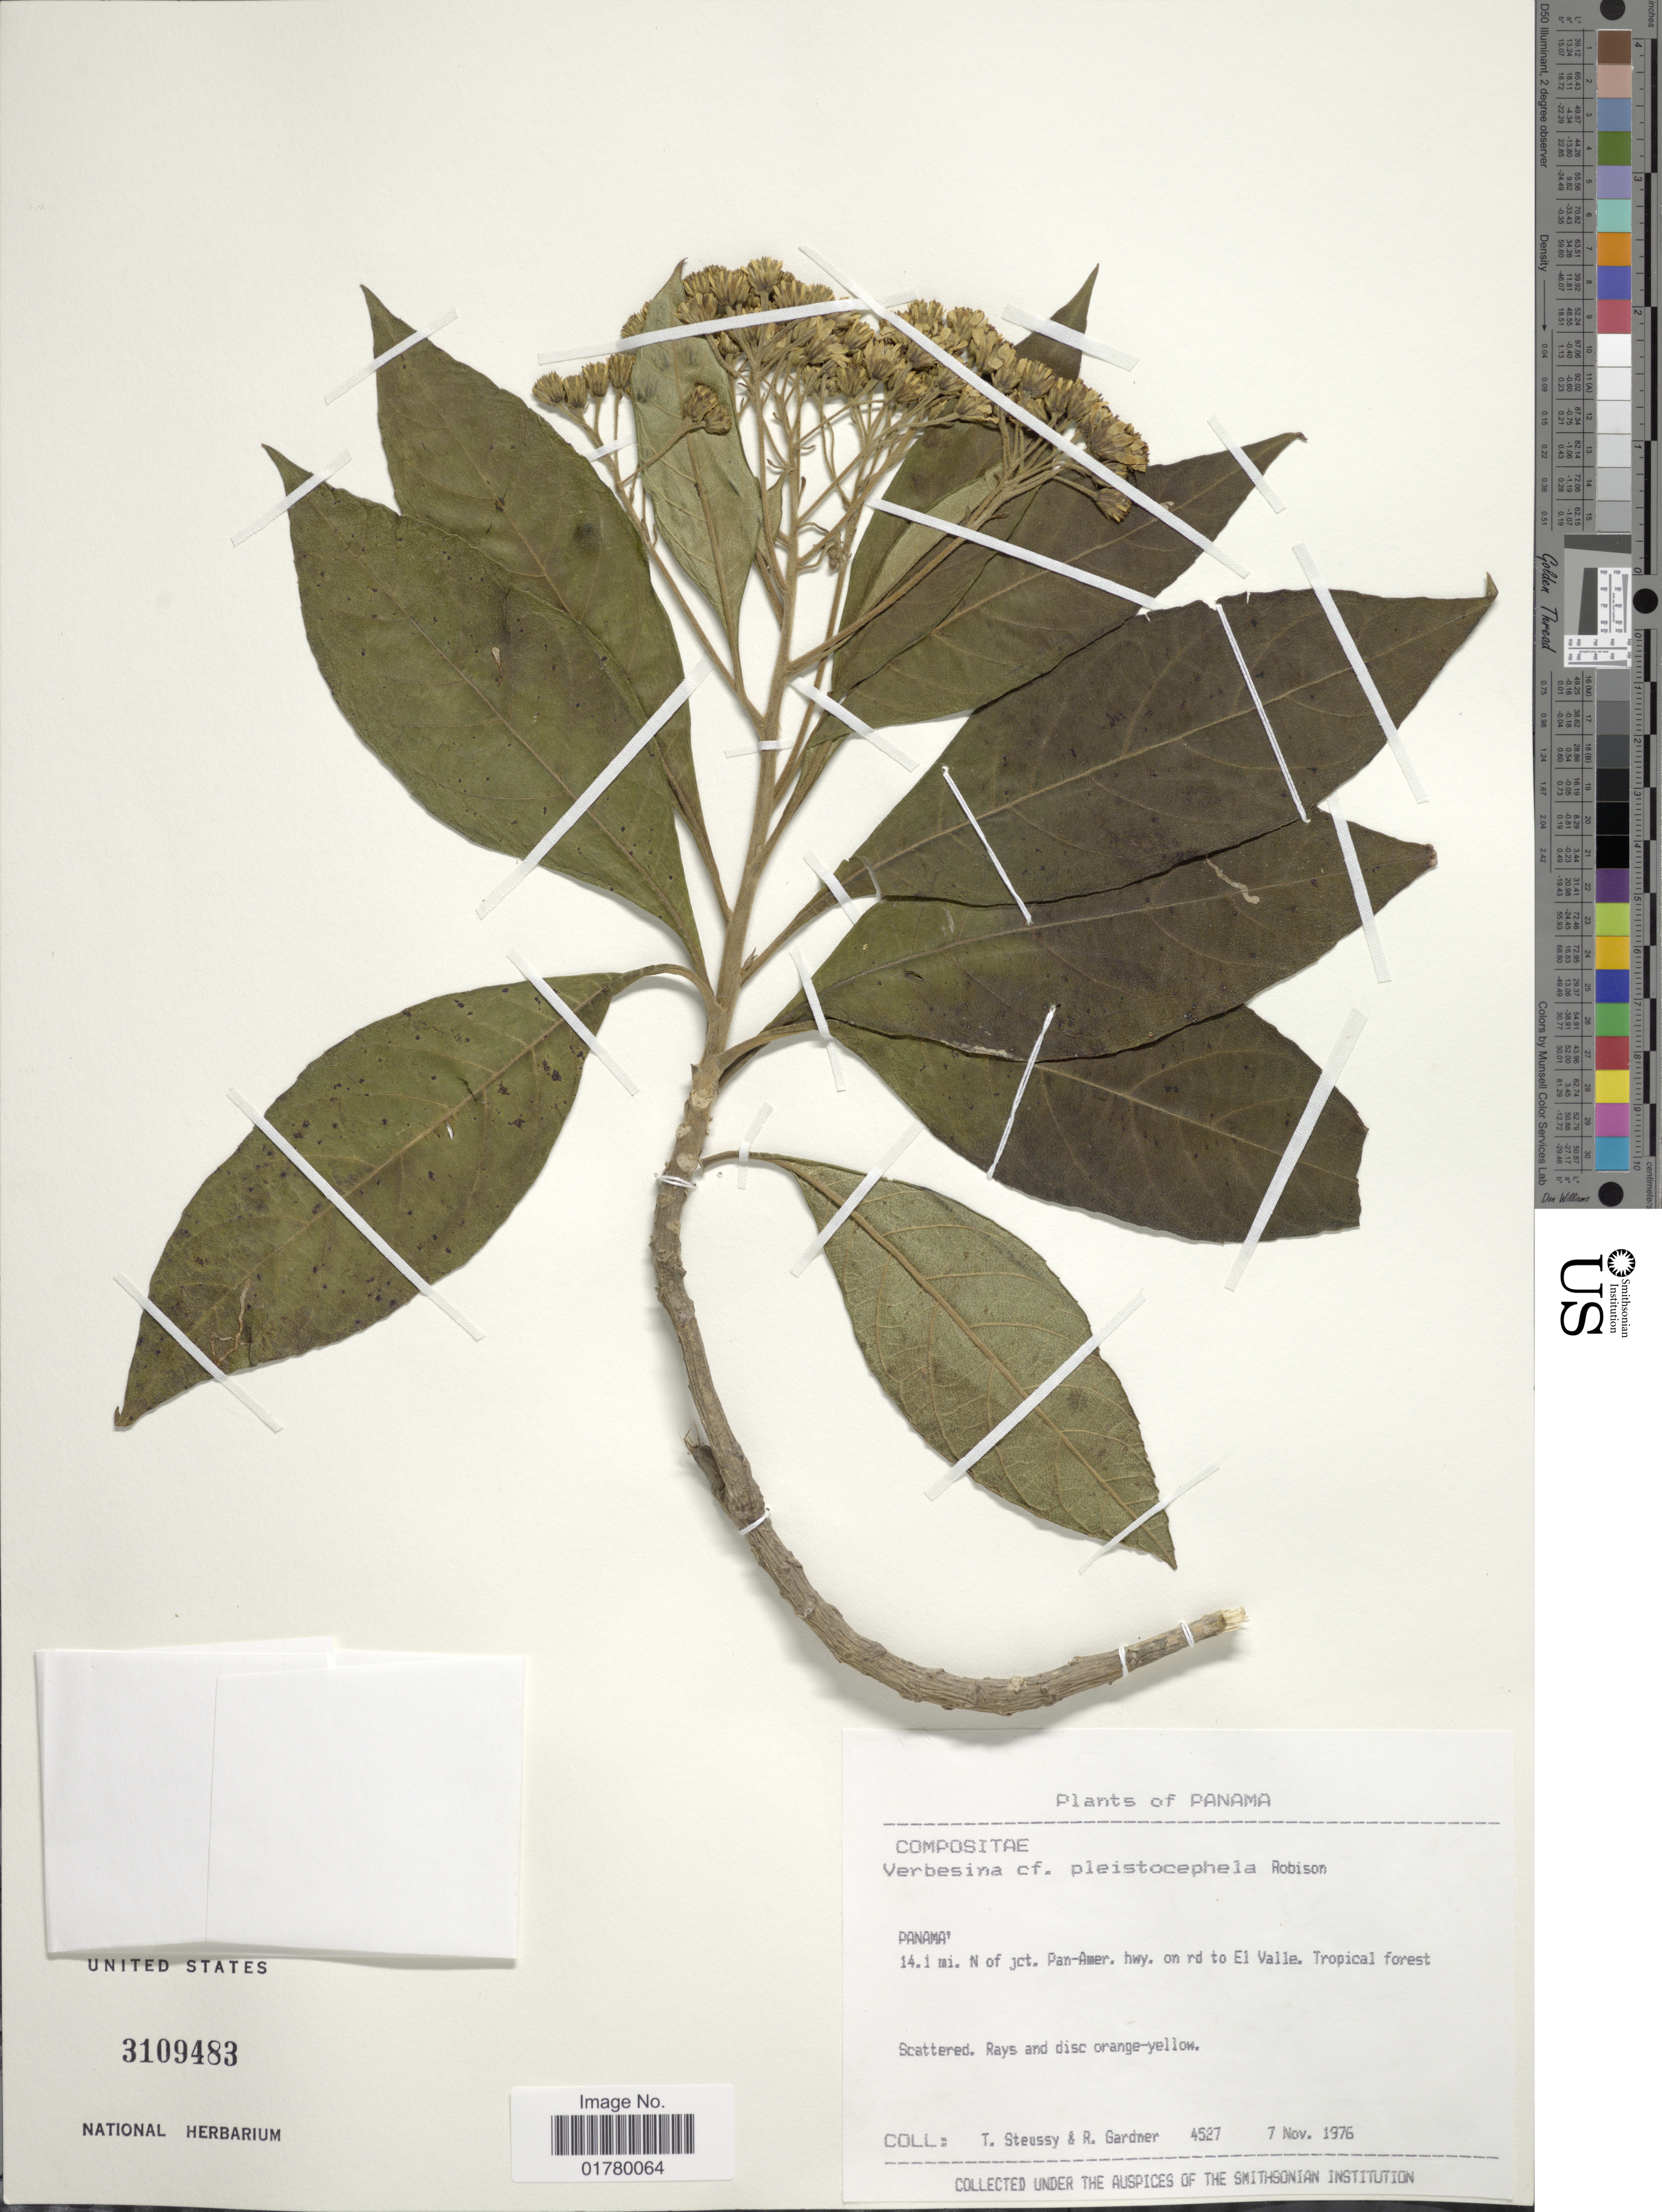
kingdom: Plantae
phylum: Tracheophyta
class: Magnoliopsida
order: Asterales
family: Asteraceae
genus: Verbesina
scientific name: Verbesina pleistocephala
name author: (Donn. Sm.) B.L. Rob.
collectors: T. Steussy & R. C. Gardner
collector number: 4527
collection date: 1976-11-07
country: Panama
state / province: Panamá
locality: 14.1 mi. N of jct. Pan-Amer. hwy. on rd to El Valle. Tropical forest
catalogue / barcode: US 3109483